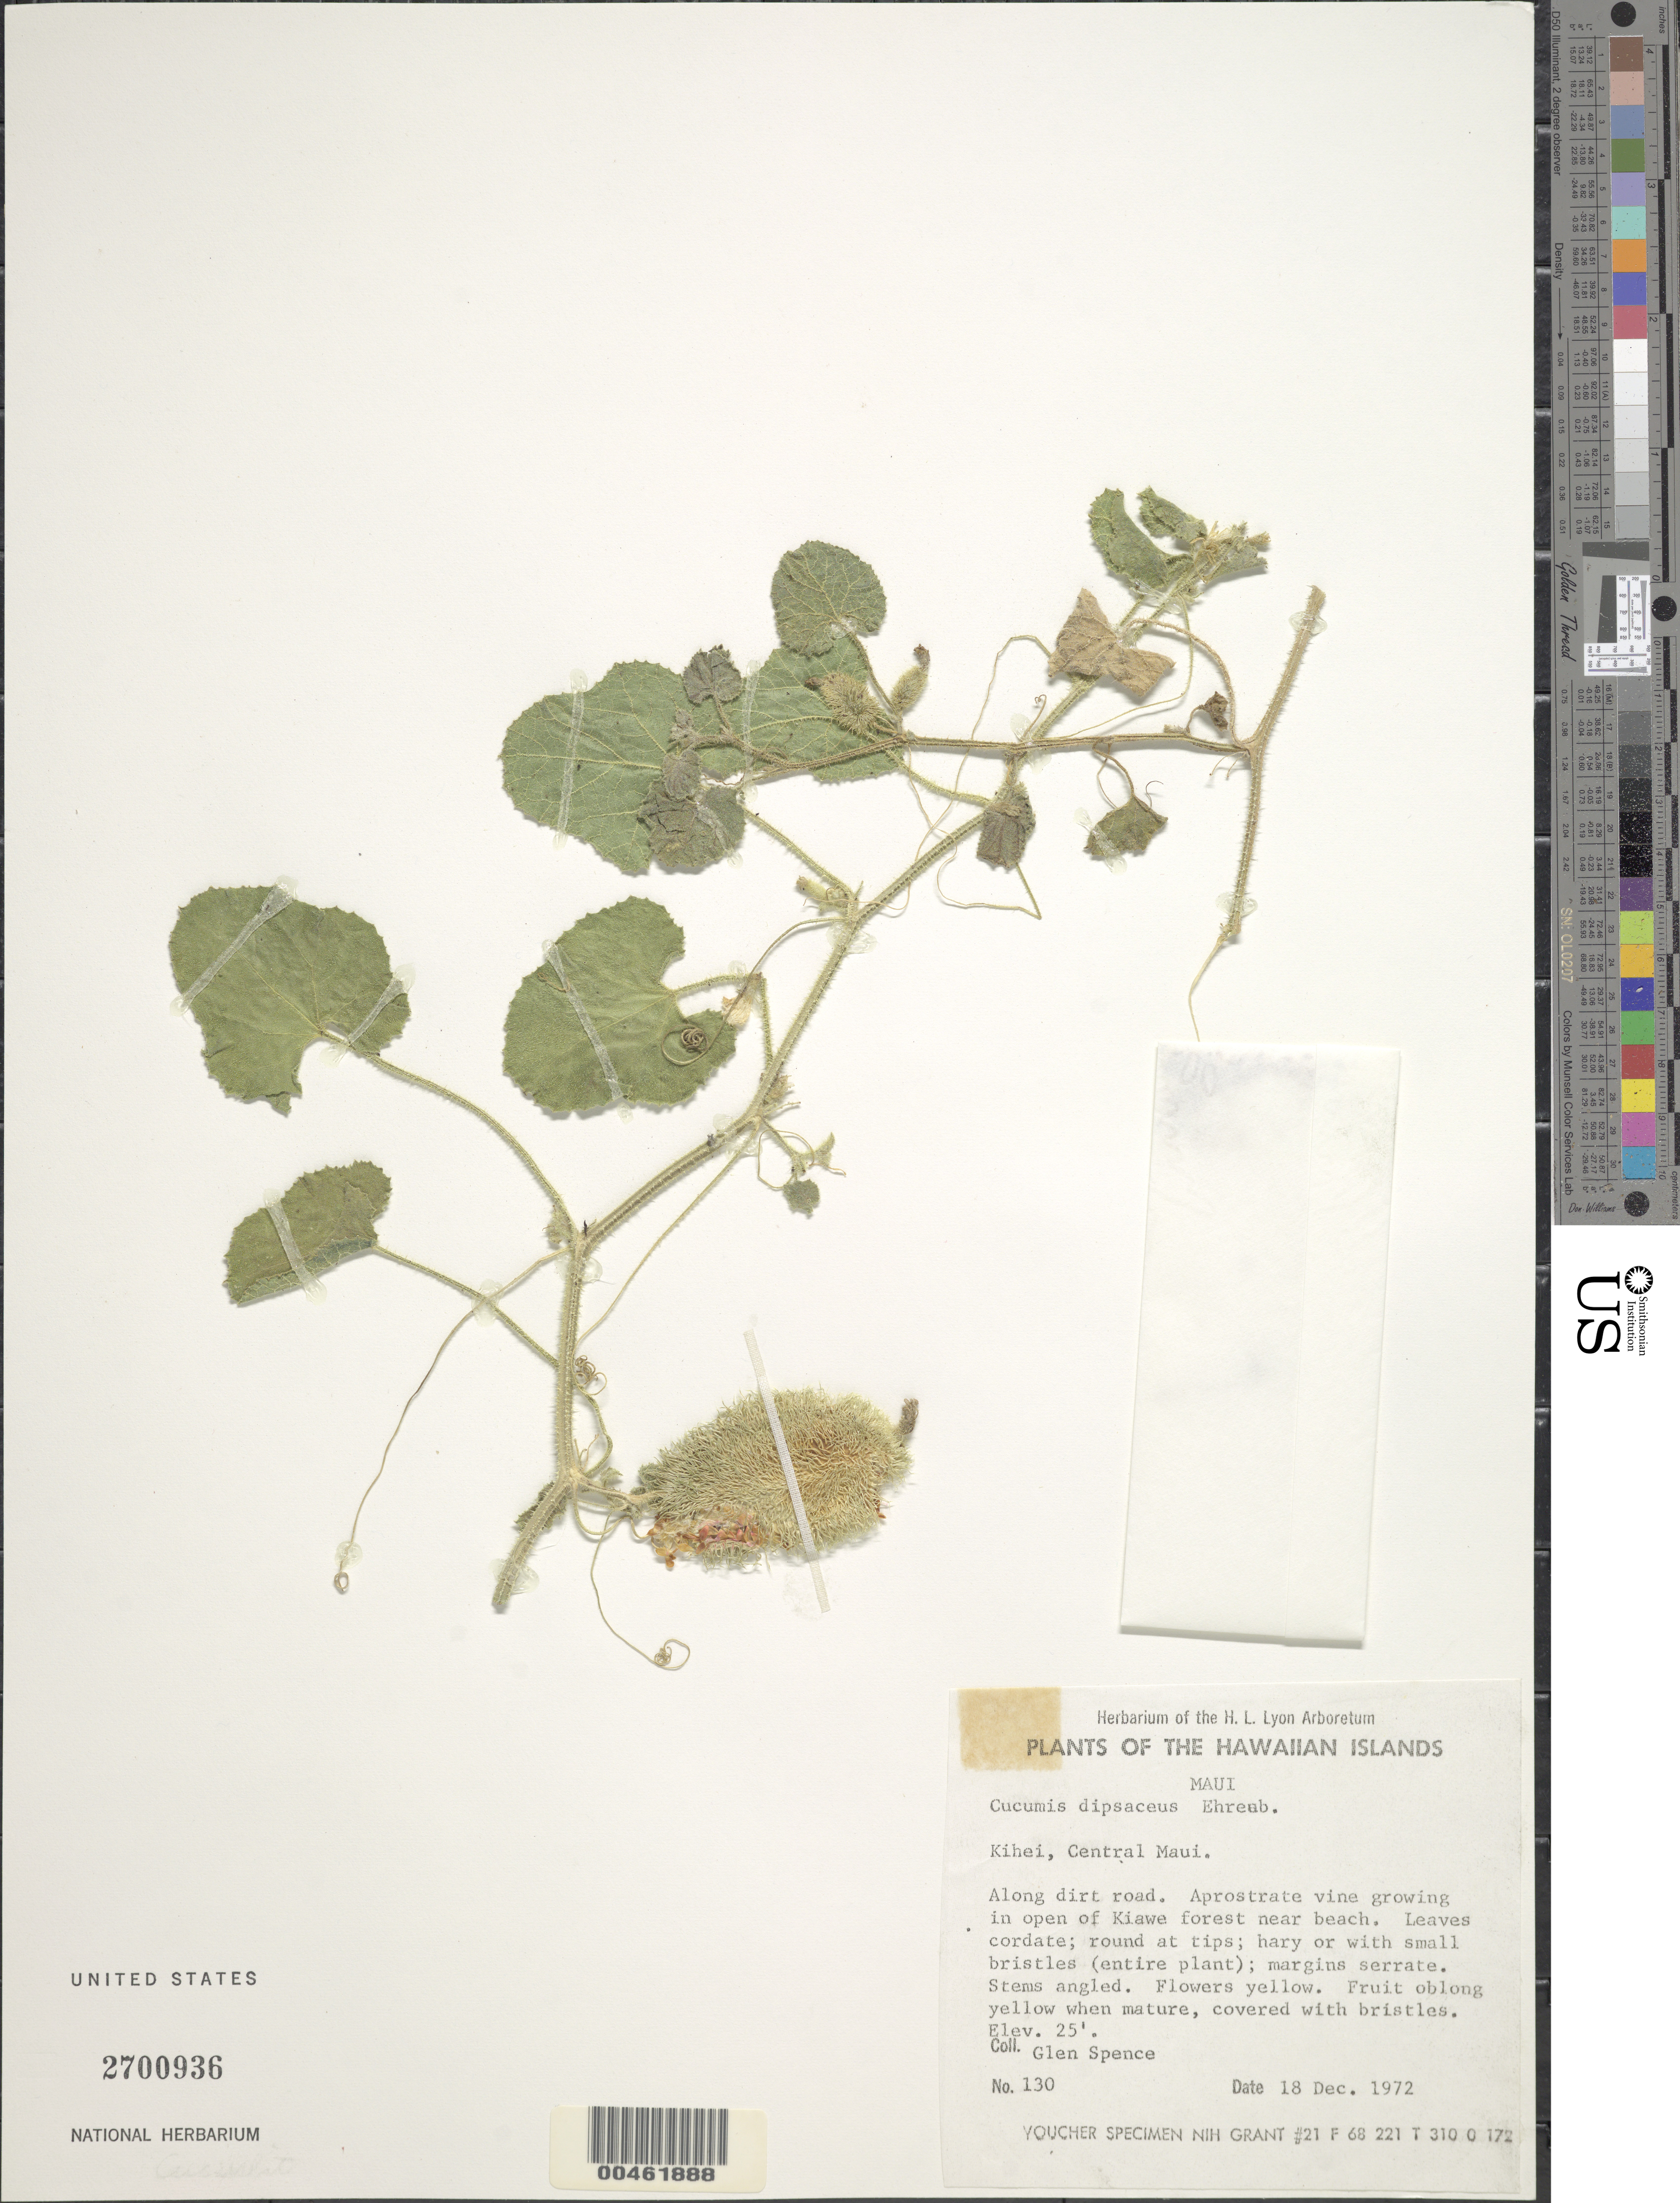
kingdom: Plantae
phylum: Tracheophyta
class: Magnoliopsida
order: Cucurbitales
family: Cucurbitaceae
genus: Cucumis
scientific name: Cucumis dipsaceus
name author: Ehrenb. ex Spach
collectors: G. Spence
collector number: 130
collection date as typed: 18 Dec 1972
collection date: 1972-12-18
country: United States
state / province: Hawaii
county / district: Maui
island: Maui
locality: Kihei, Central Maui, Kiawe forest near beach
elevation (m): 8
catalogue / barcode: US 2700936